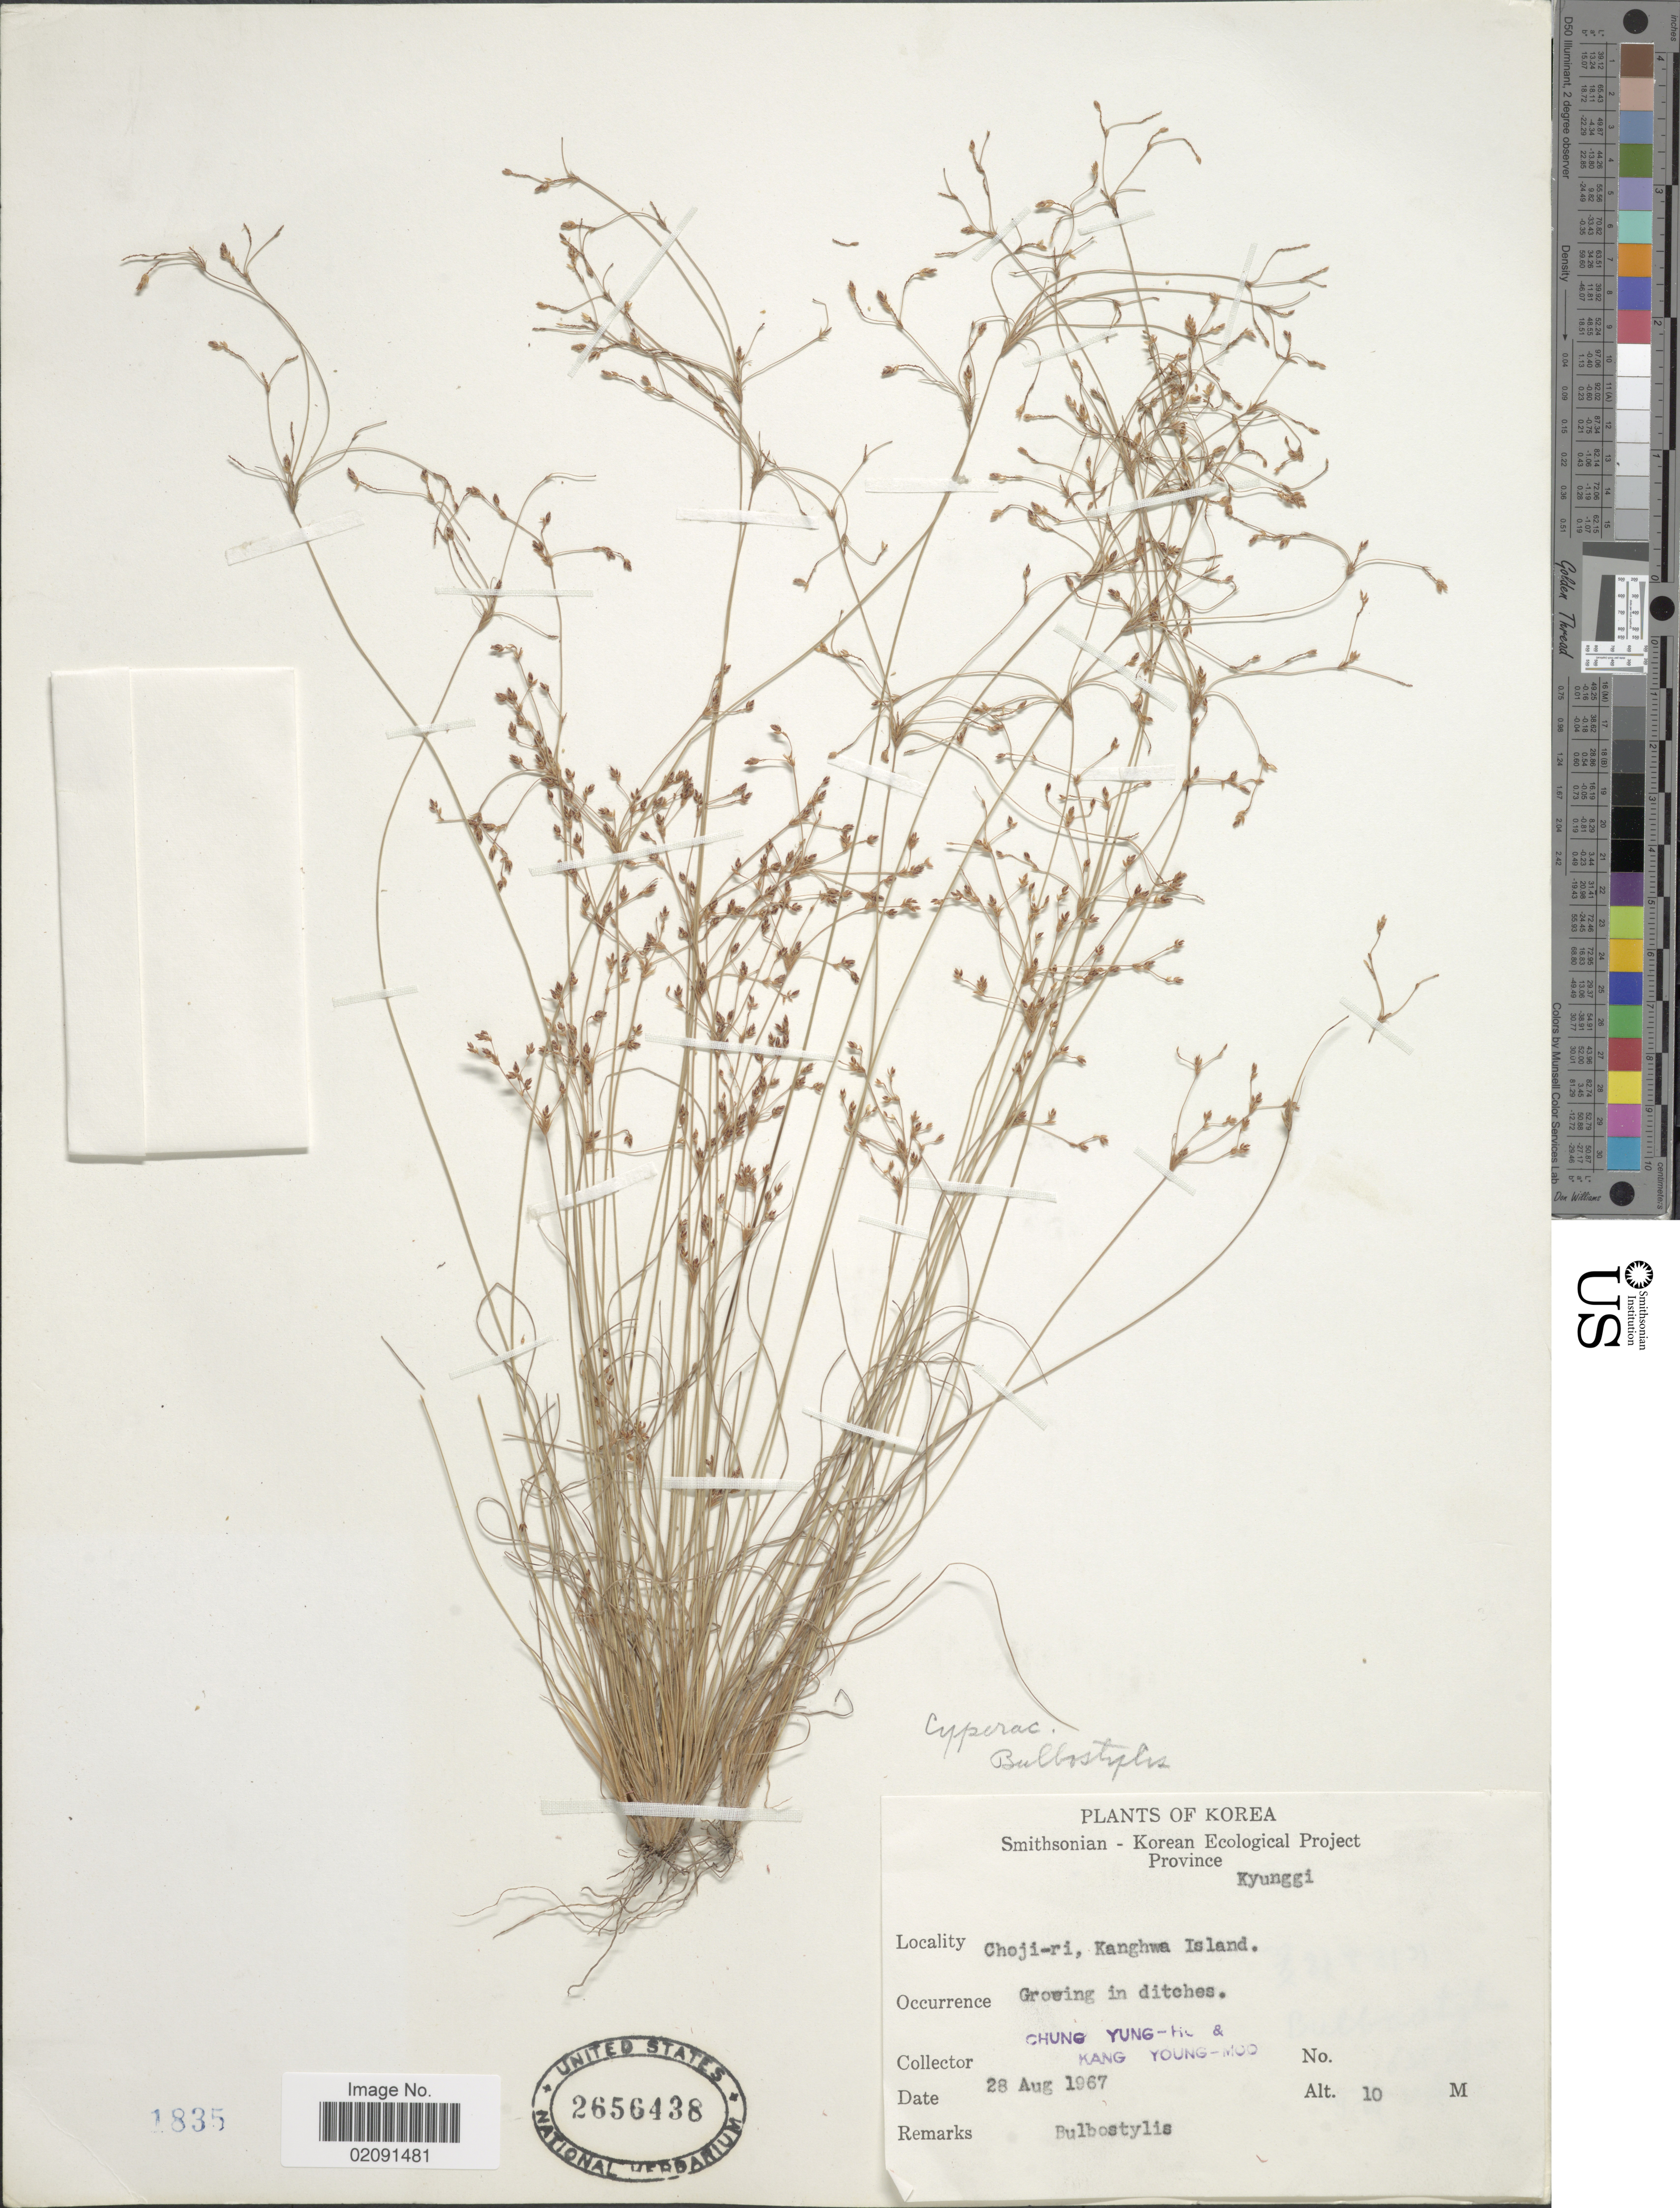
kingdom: Plantae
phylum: Tracheophyta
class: Liliopsida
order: Poales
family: Cyperaceae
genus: Bulbostylis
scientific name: Bulbostylis densa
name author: (Wall.) Hand.-Mazz.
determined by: Strong, Mark T., (BOT), Smithsonian Institution - National Museum of Natural History (UNITED STATES)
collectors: C. Yung-Ho & K. Young-Moo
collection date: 1967-08-28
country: South Korea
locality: Province Kyunggi, Choji-ri, Kanghwa Island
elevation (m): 10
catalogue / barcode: US 2656438